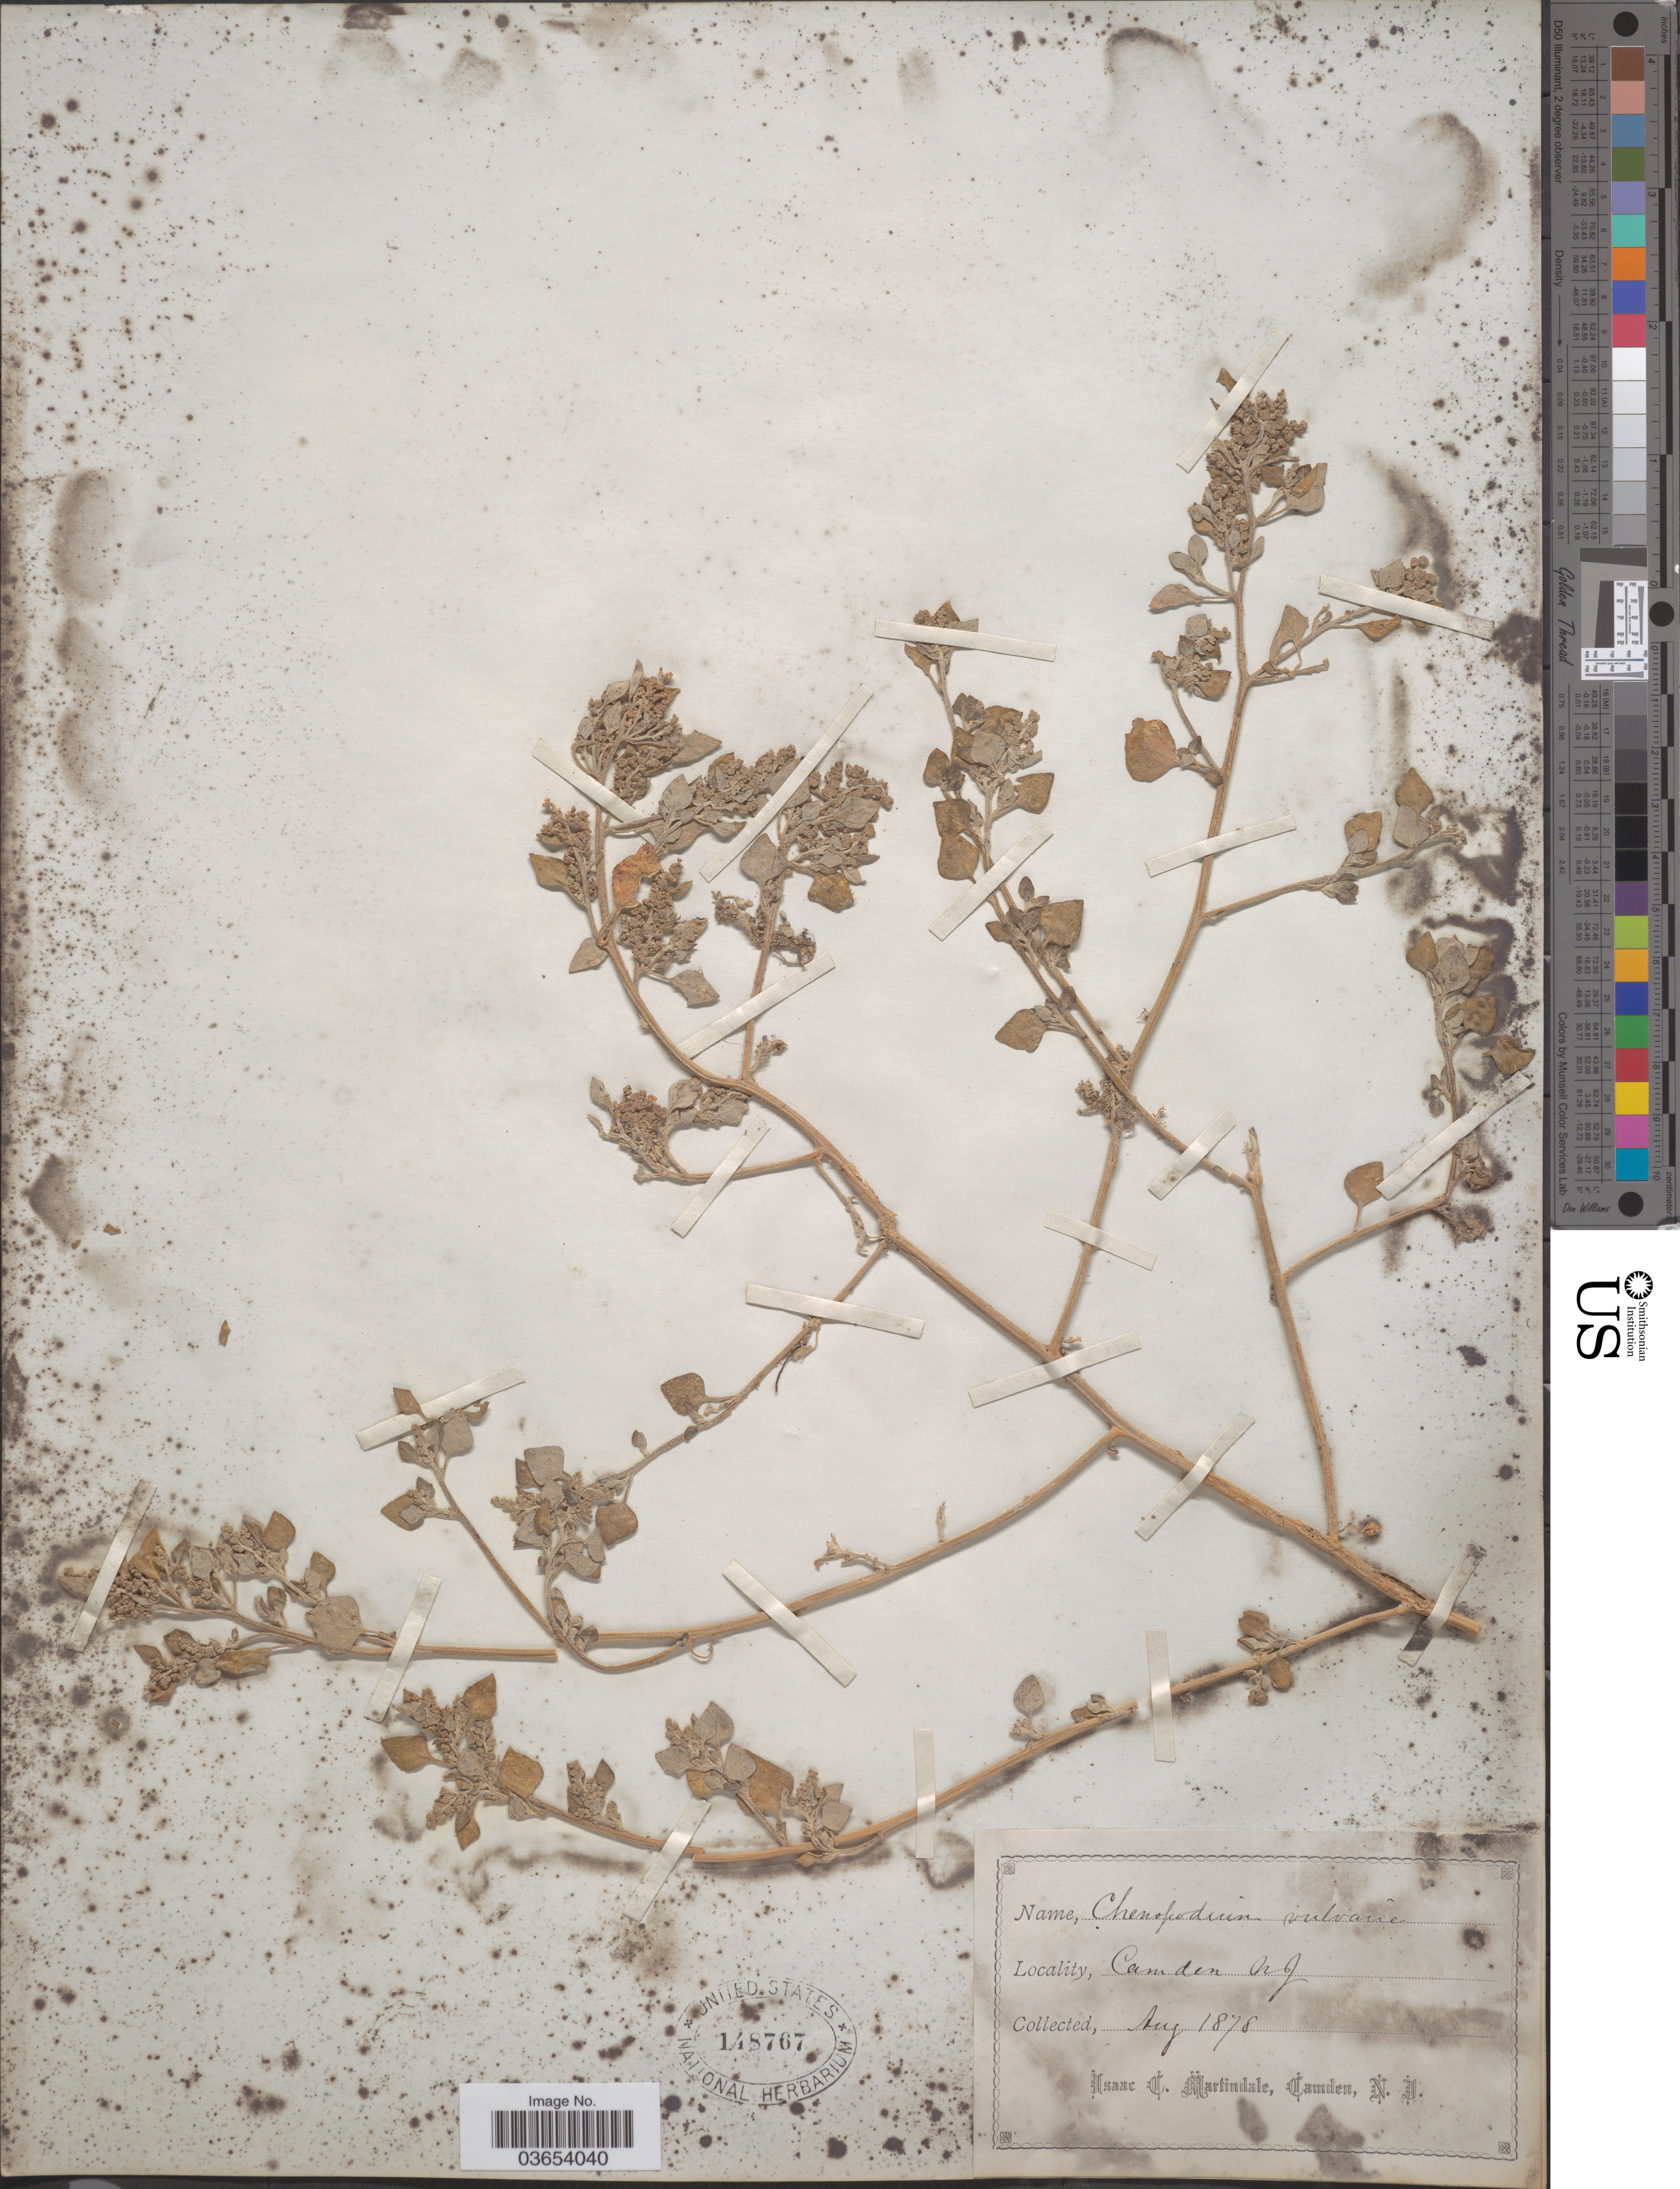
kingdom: Plantae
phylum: Tracheophyta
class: Magnoliopsida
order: Caryophyllales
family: Amaranthaceae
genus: Chenopodium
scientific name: Chenopodium vulvaria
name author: L.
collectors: I. C. Martindale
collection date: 1878-08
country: United States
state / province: New Jersey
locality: Camden.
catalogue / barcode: US 148767